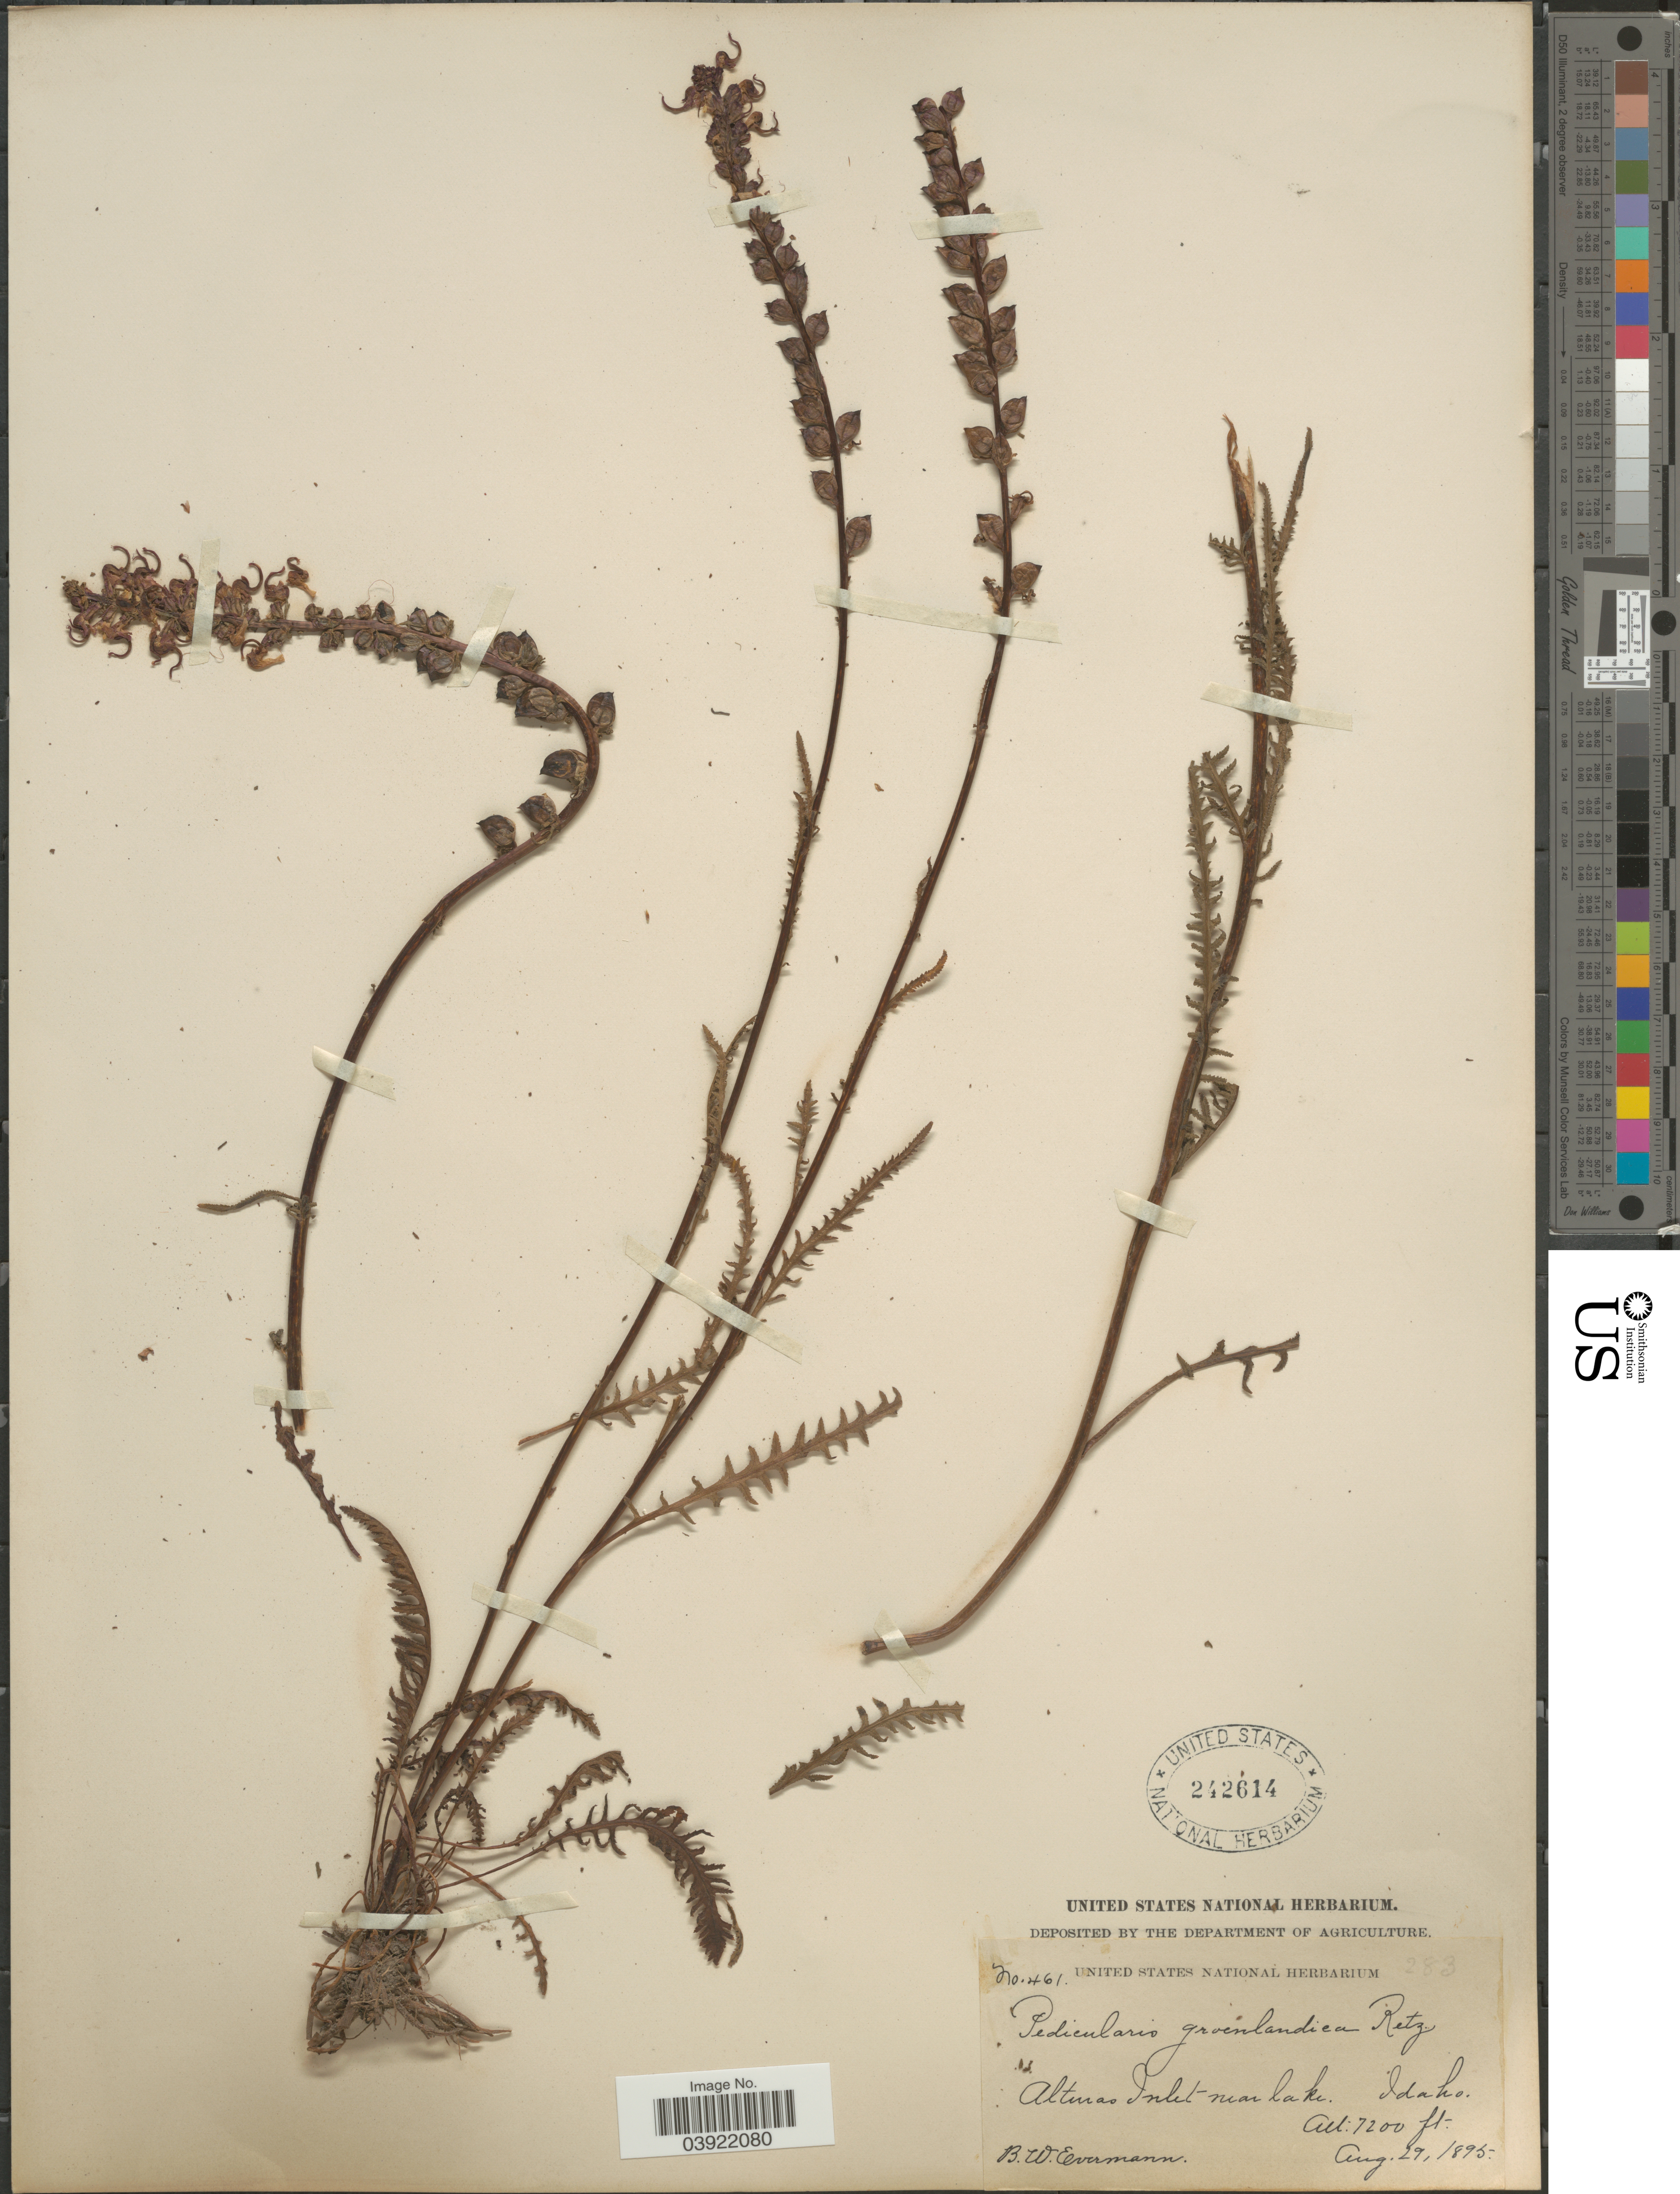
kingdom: Plantae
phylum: Tracheophyta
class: Magnoliopsida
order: Lamiales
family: Orobanchaceae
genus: Pedicularis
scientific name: Pedicularis groenlandica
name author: Retz.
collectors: B. W. Evermann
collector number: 461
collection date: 1895-08-29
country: United States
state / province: Idaho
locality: Alturas Inlet near lake.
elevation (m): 2195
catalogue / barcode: US 242614